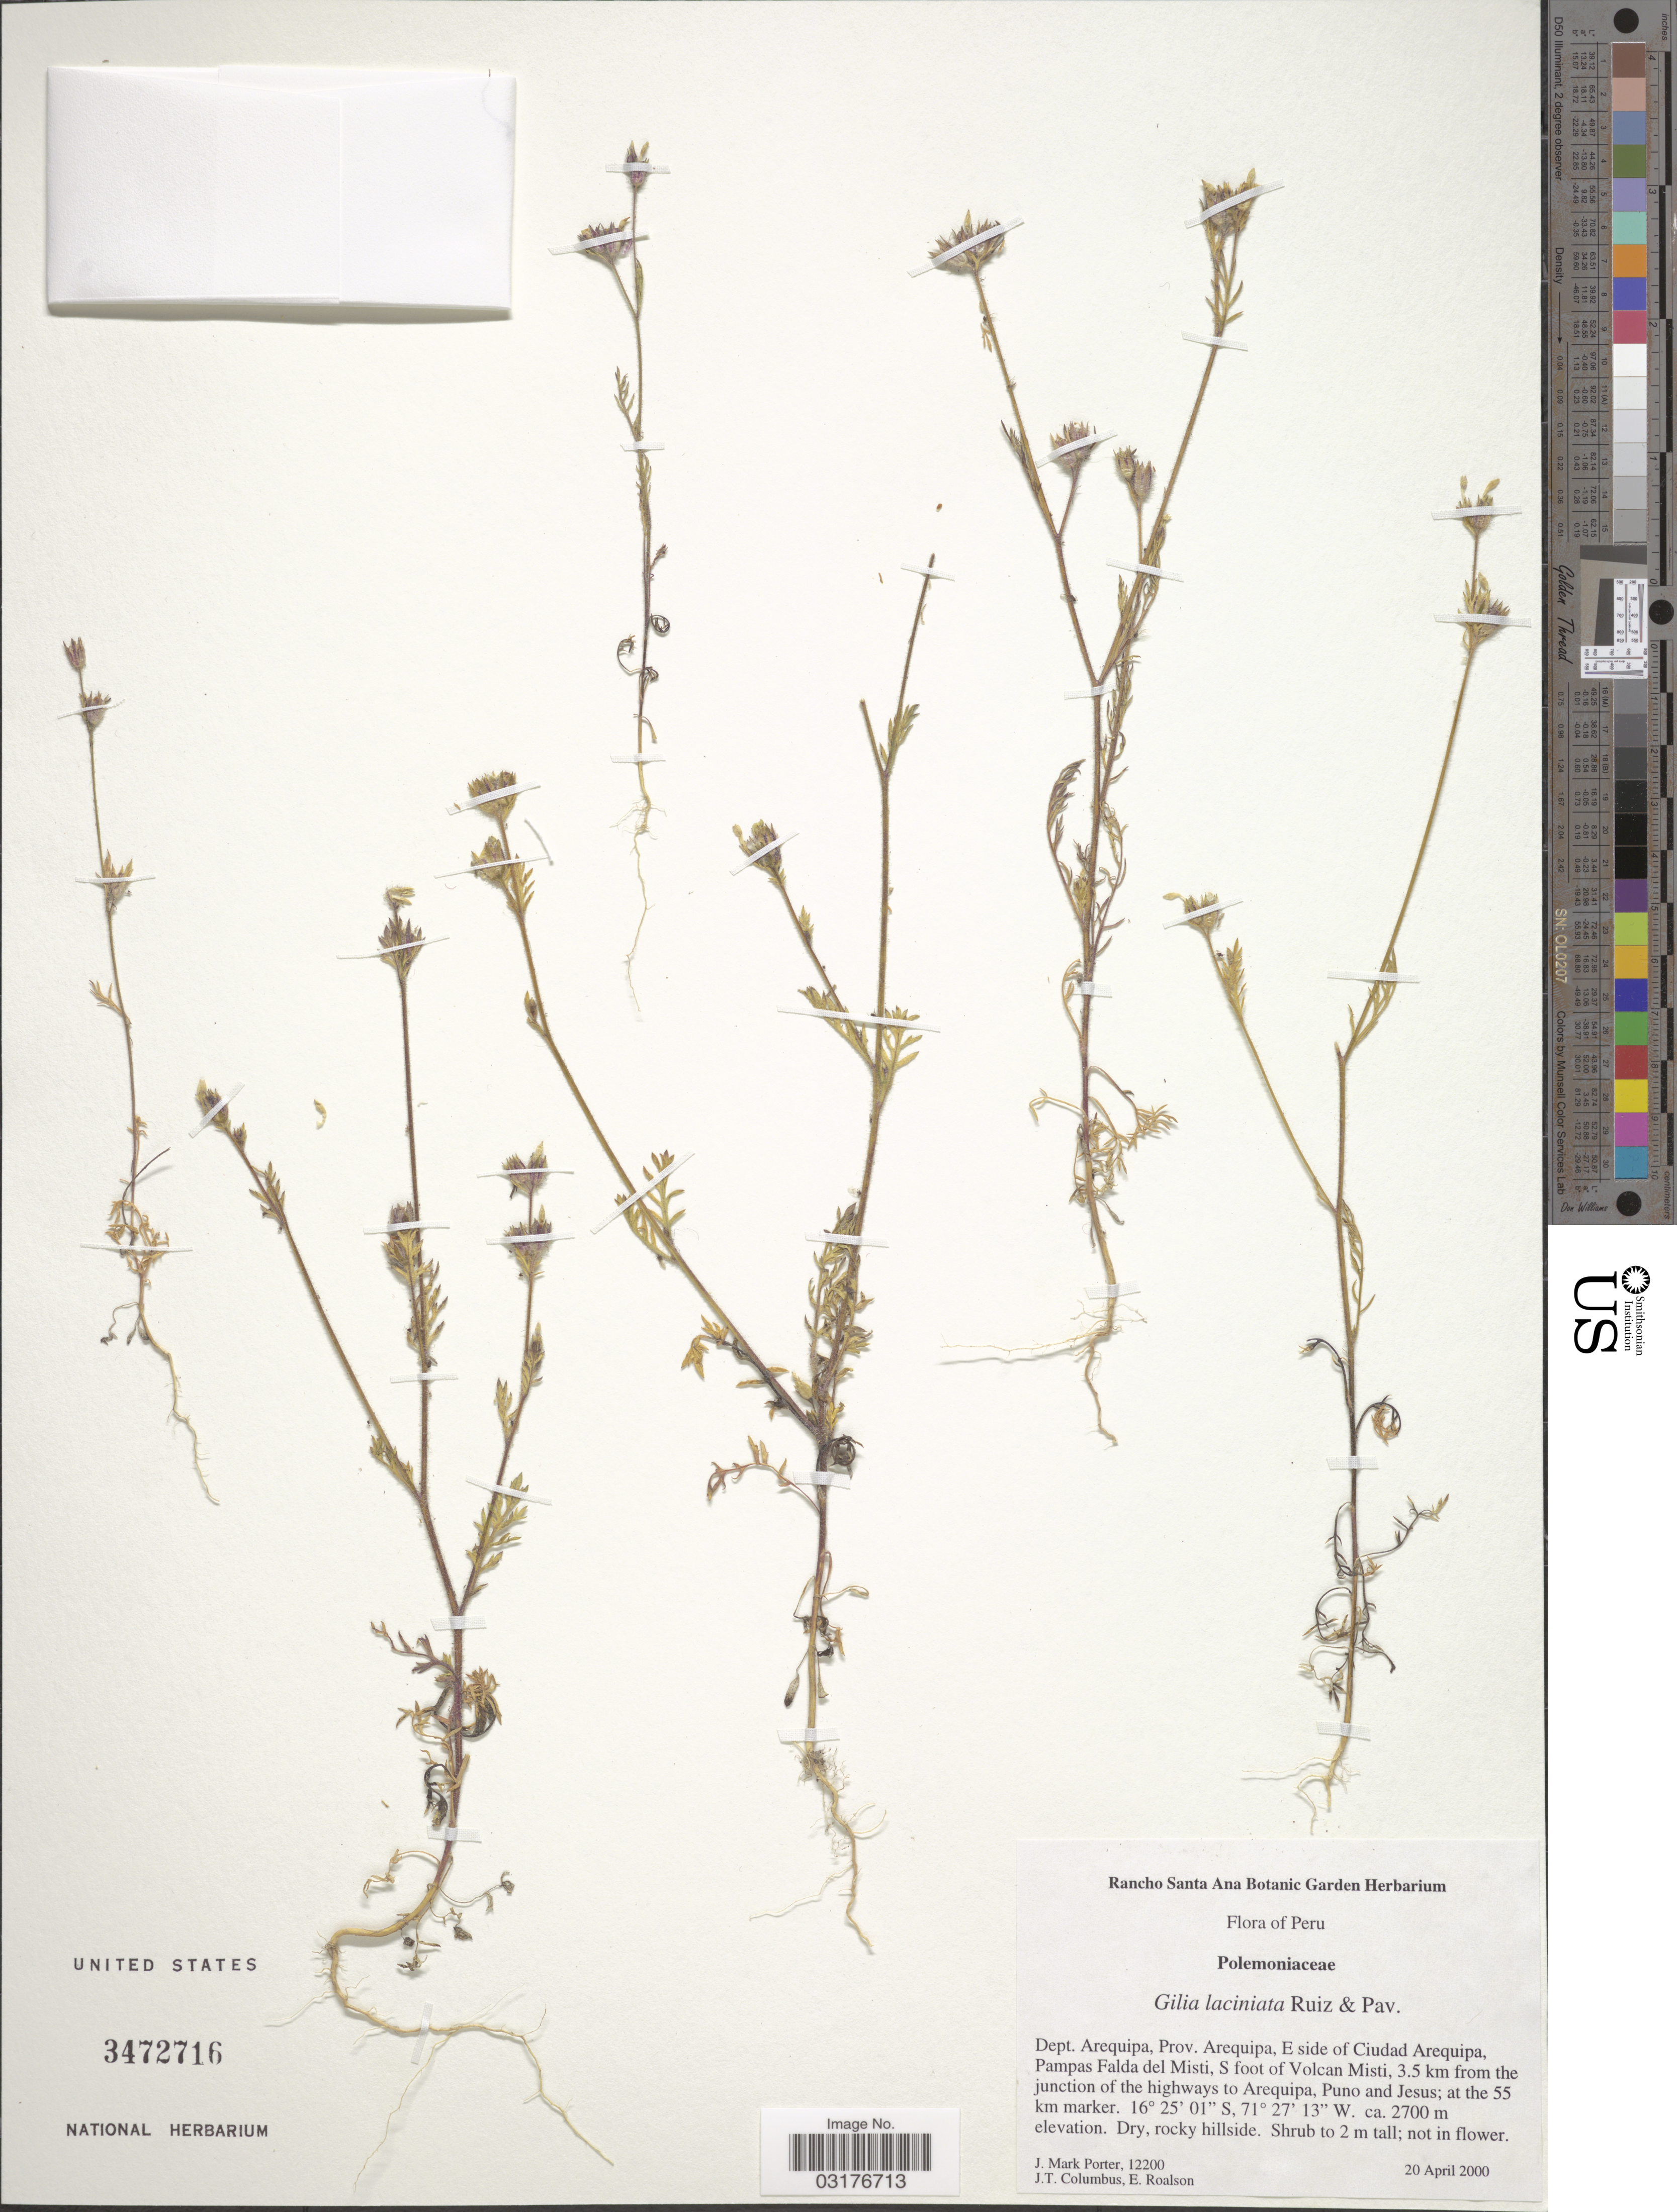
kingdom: Plantae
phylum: Tracheophyta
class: Magnoliopsida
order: Ericales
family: Polemoniaceae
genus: Gilia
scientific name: Gilia laciniata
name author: Ruiz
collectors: J. M. Porter, J. T. Columbus & E. H. Roalson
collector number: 12200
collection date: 2000-04-20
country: Peru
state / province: Arequipa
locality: Dept. Arequipa, Prov. Arequipa, E side of Ciudad Arequipa, Pampas Falda del Misti, S foot of Volcan Misti, 3.5 km from the junction of the highways to Arequipa, Puno and Jesus; at the 55 km marker.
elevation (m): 2700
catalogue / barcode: US 3472716